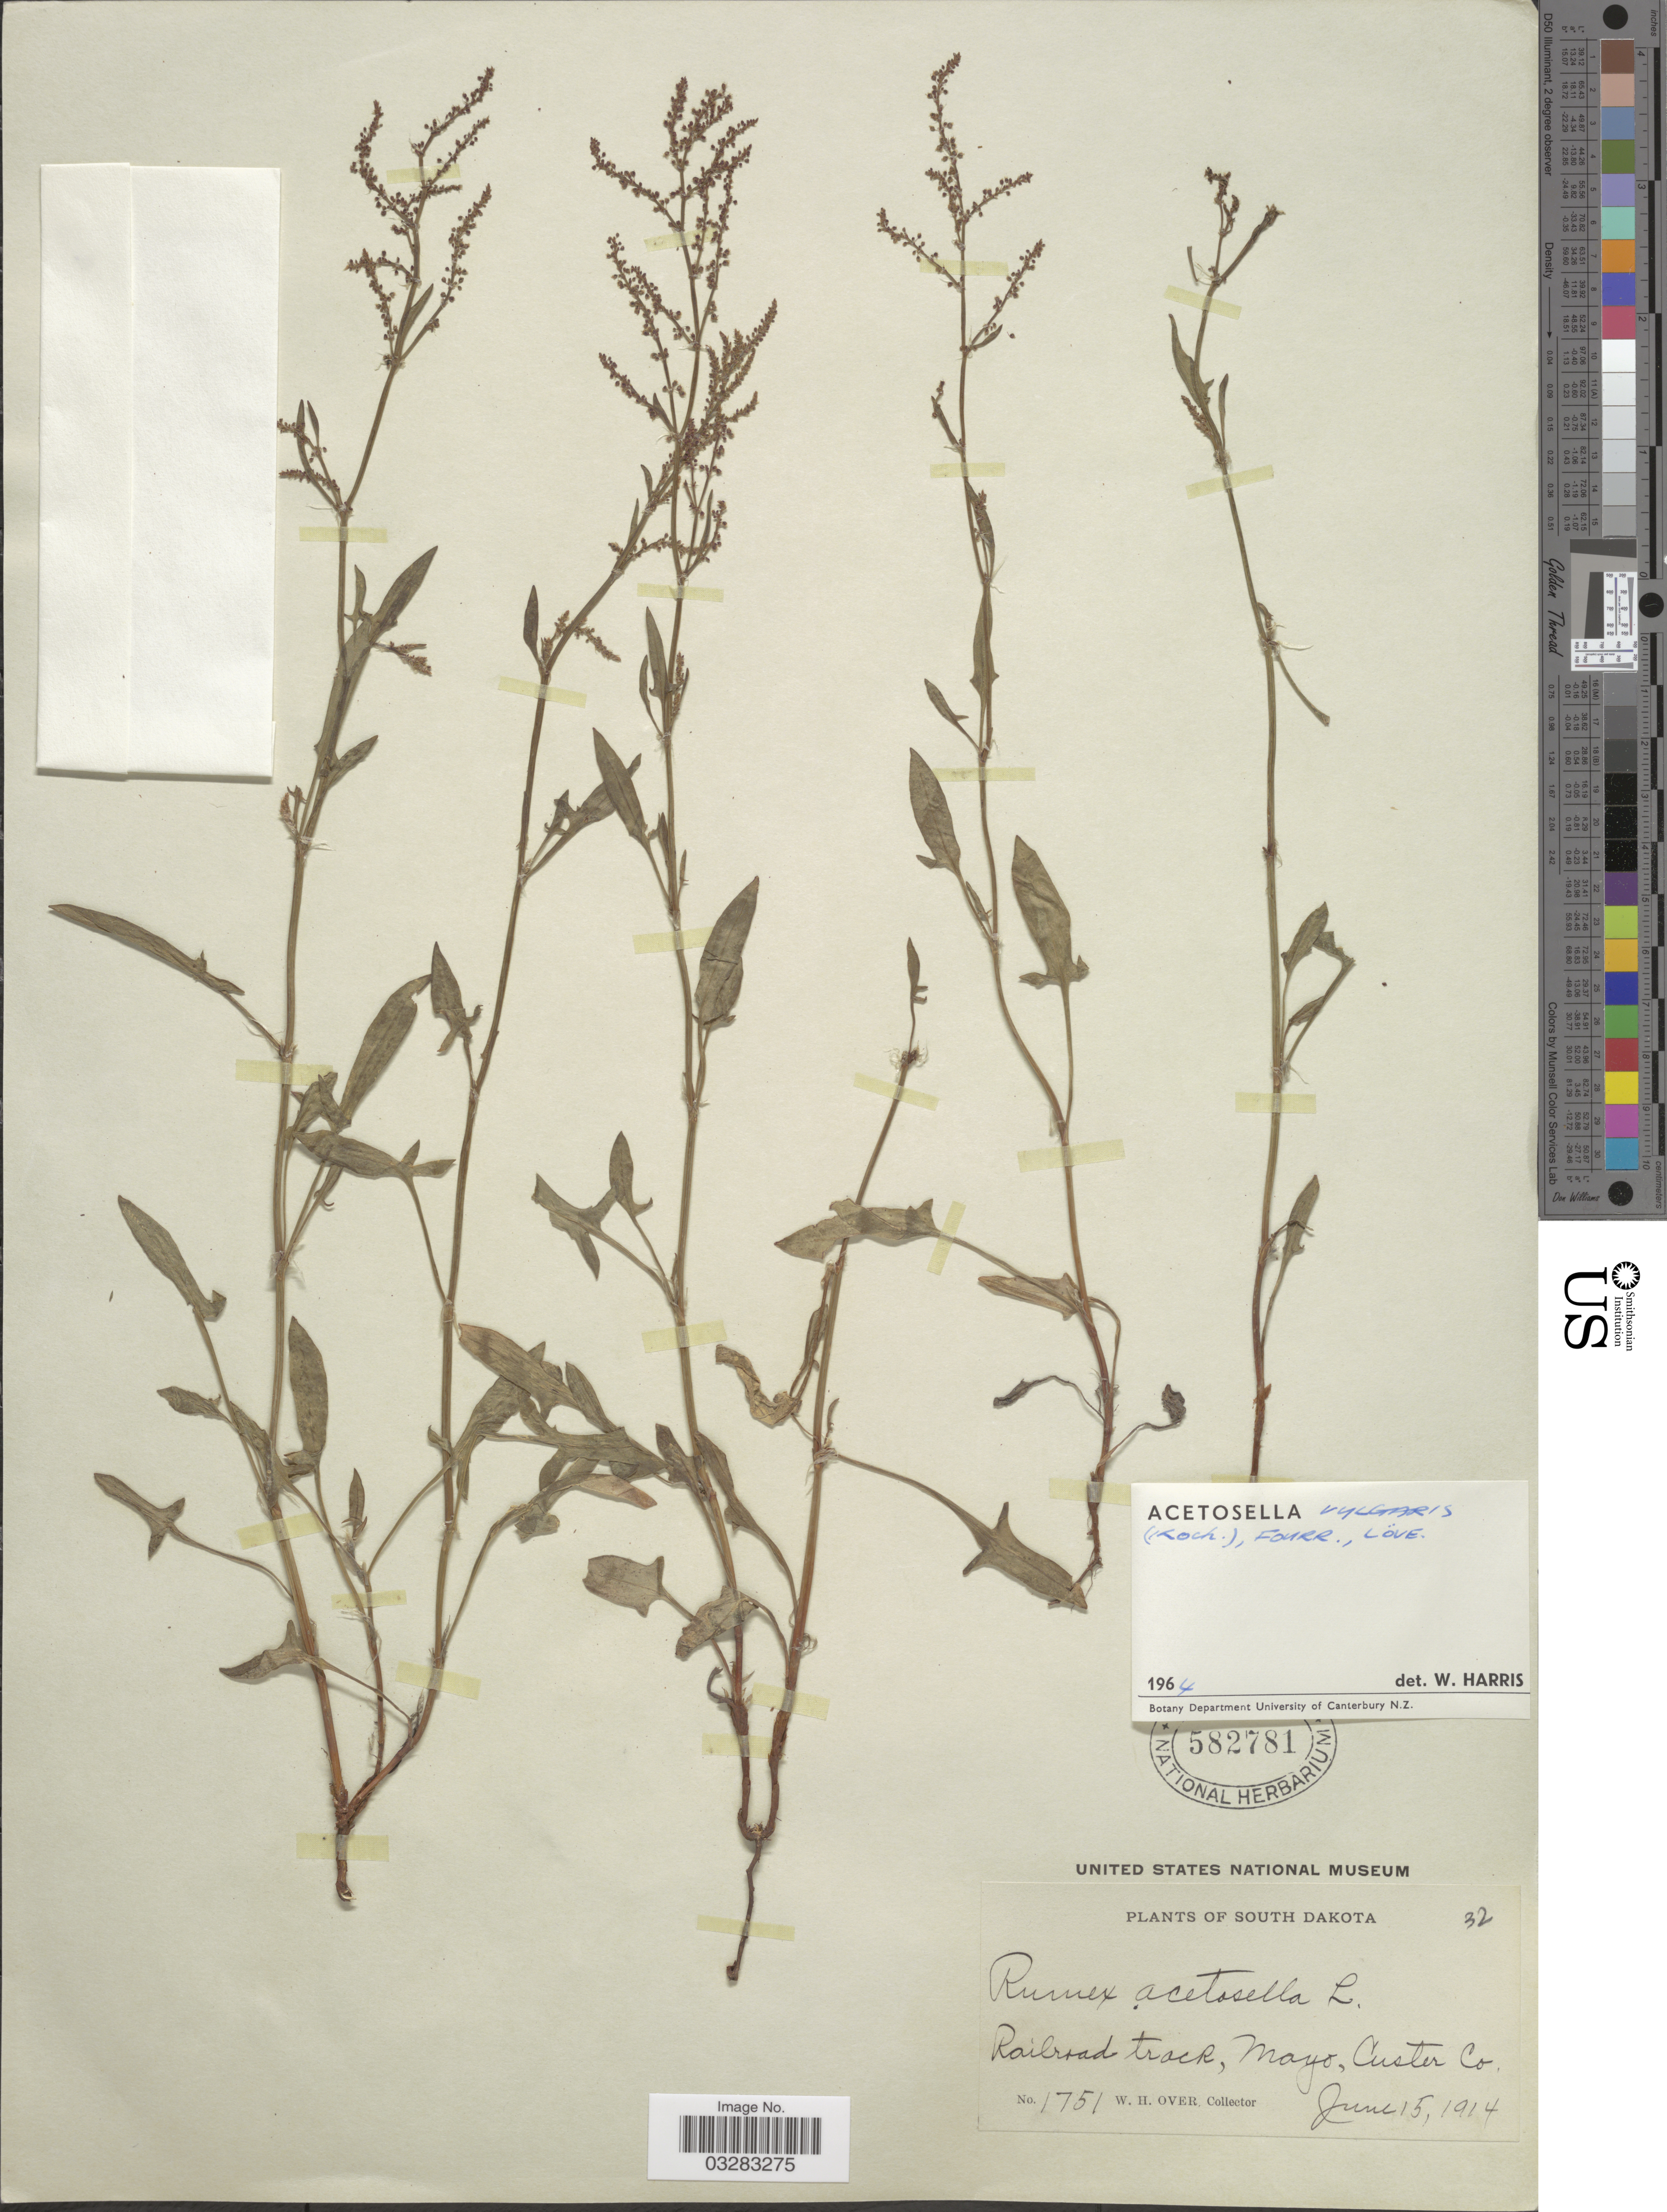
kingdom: Plantae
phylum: Tracheophyta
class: Magnoliopsida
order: Caryophyllales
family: Polygonaceae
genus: Rumex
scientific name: Rumex acetosella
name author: L.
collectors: W. Over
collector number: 1751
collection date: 1914-06-15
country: United States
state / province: South Dakota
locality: Railroad track, Mayo, Custer Co.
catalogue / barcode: US 582781